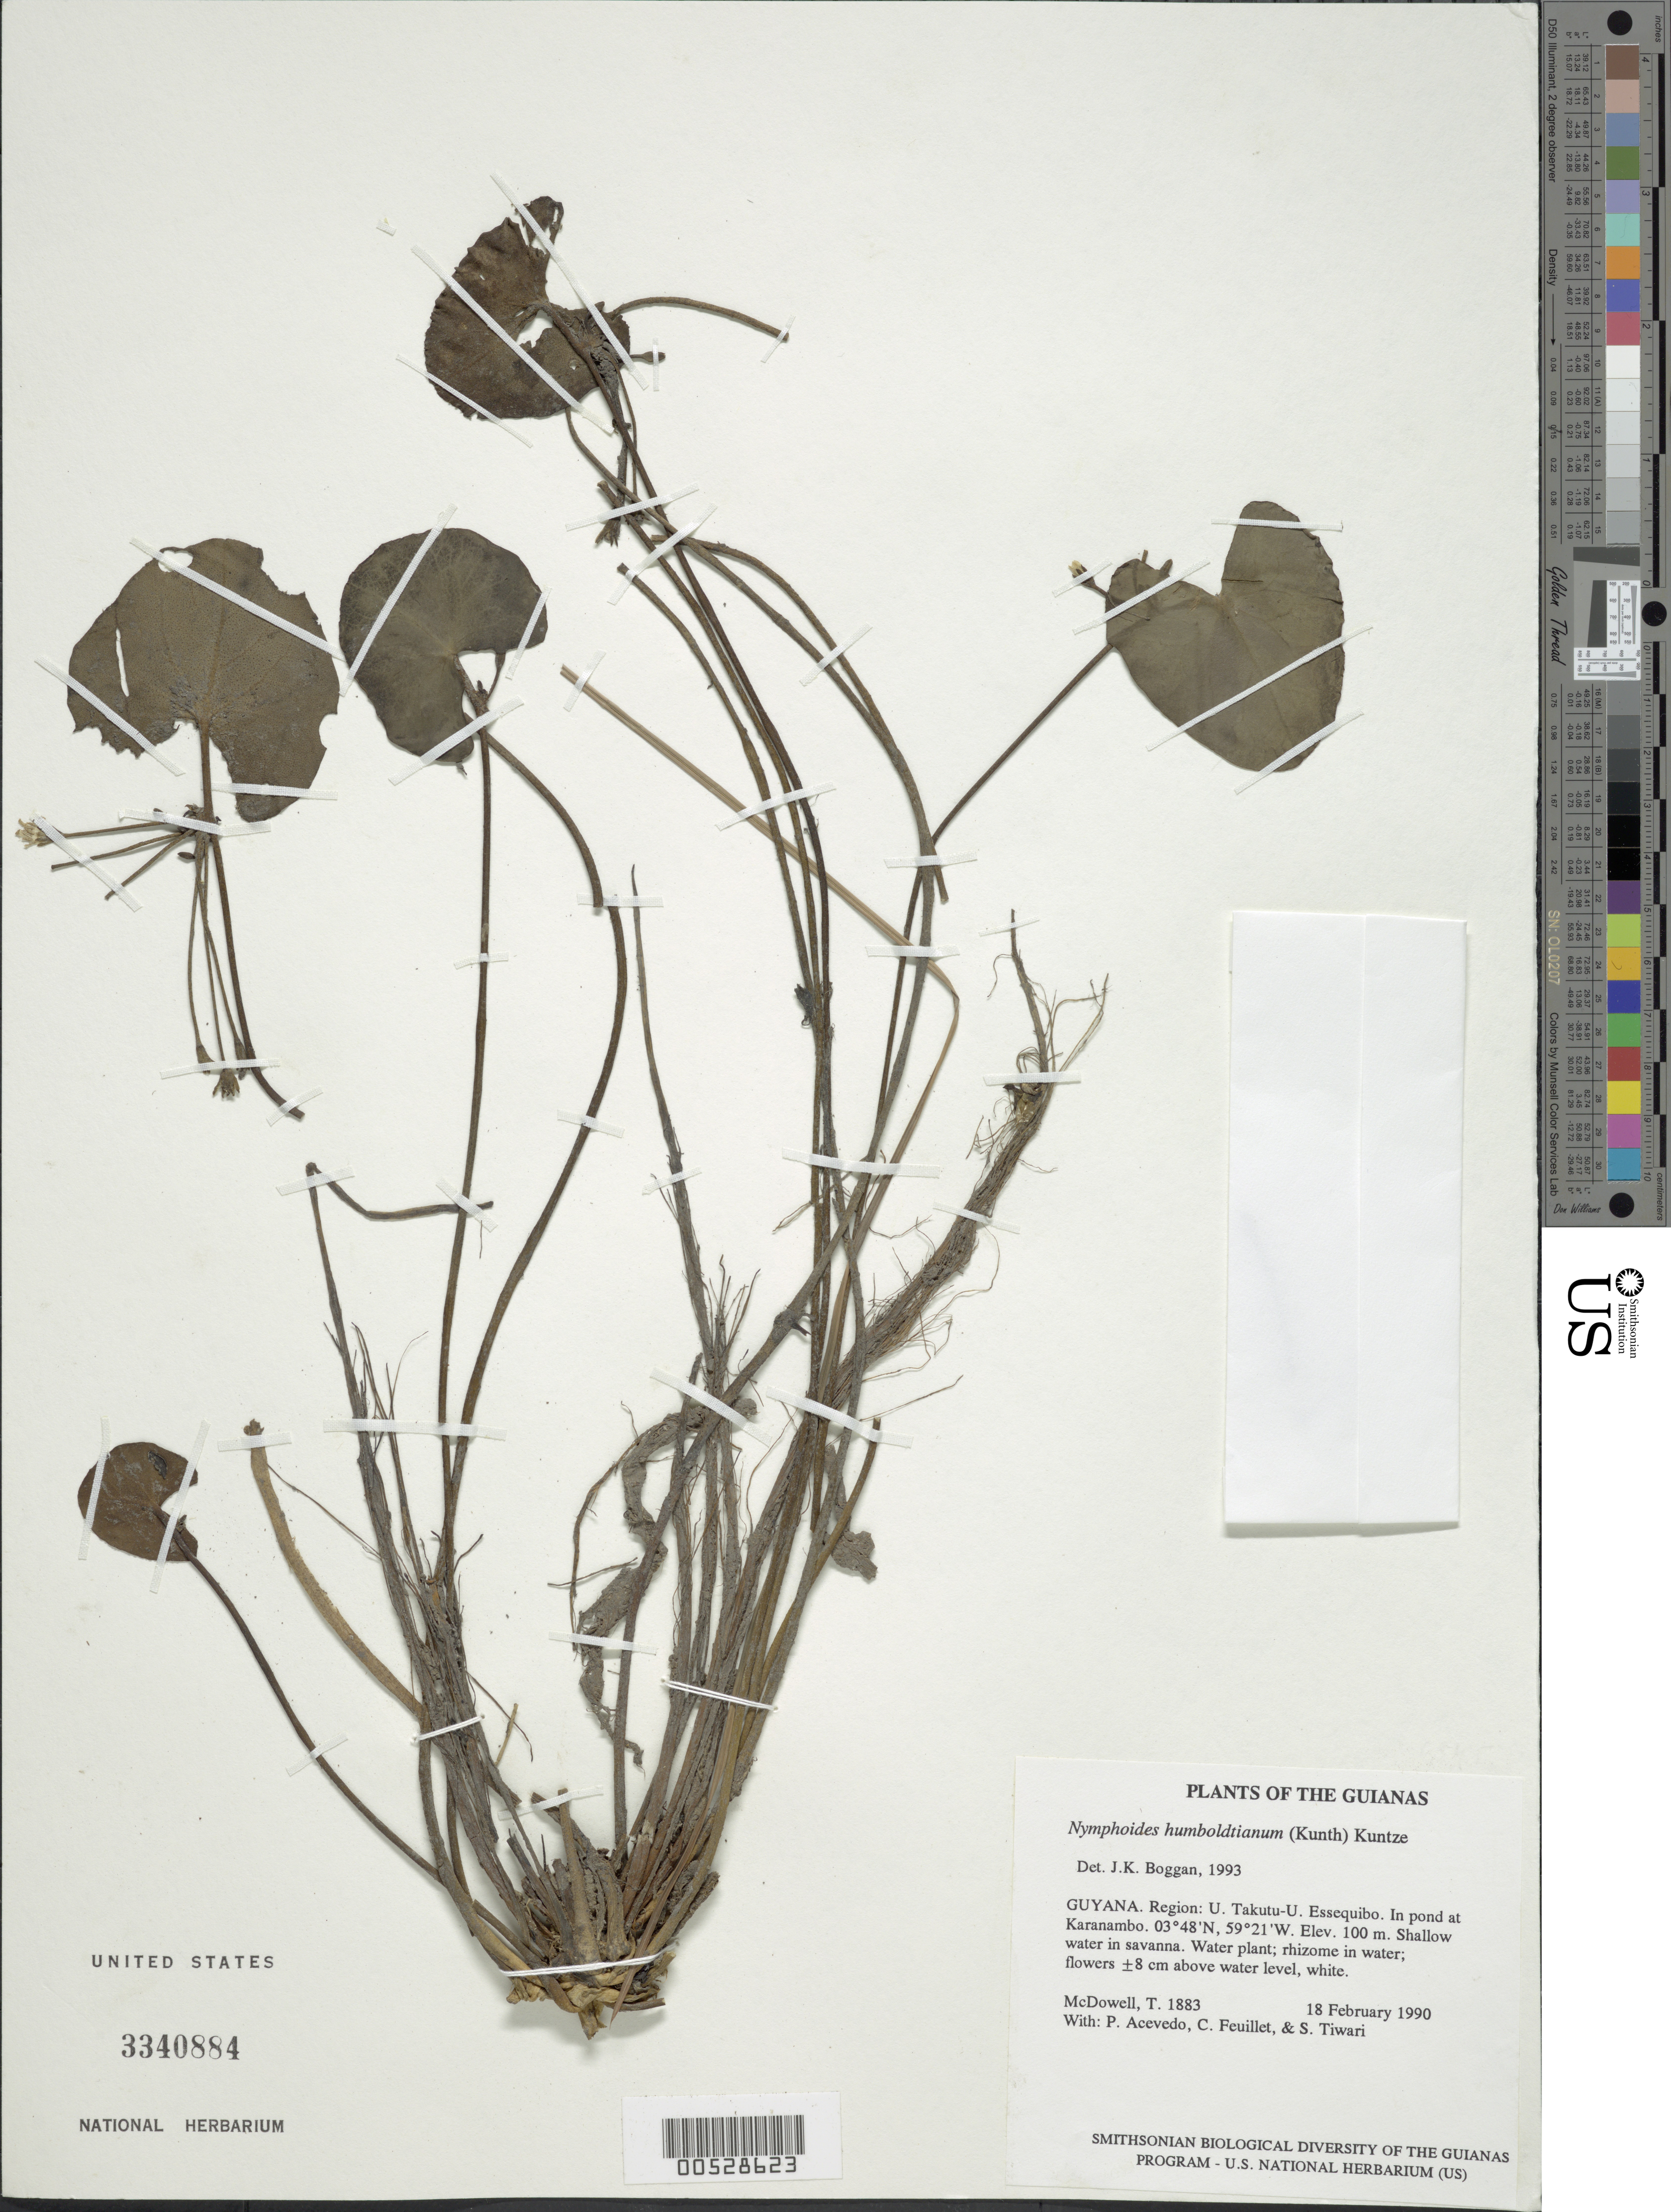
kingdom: Plantae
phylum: Tracheophyta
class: Magnoliopsida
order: Asterales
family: Menyanthaceae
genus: Nymphoides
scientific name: Nymphoides humboldtiana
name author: (Kunth) Kuntze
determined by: Boggan, J. K., (US), NMNH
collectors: T. McDowell, P. Acevedo-Rodr., C. Feuillet & S. Tiwari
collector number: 1883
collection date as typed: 18 February 1990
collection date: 1990-02-18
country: Guyana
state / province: U. Takutu-U. Essequibo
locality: In pond at Karanambo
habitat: Shallow water in savanna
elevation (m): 100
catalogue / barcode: US 3340884